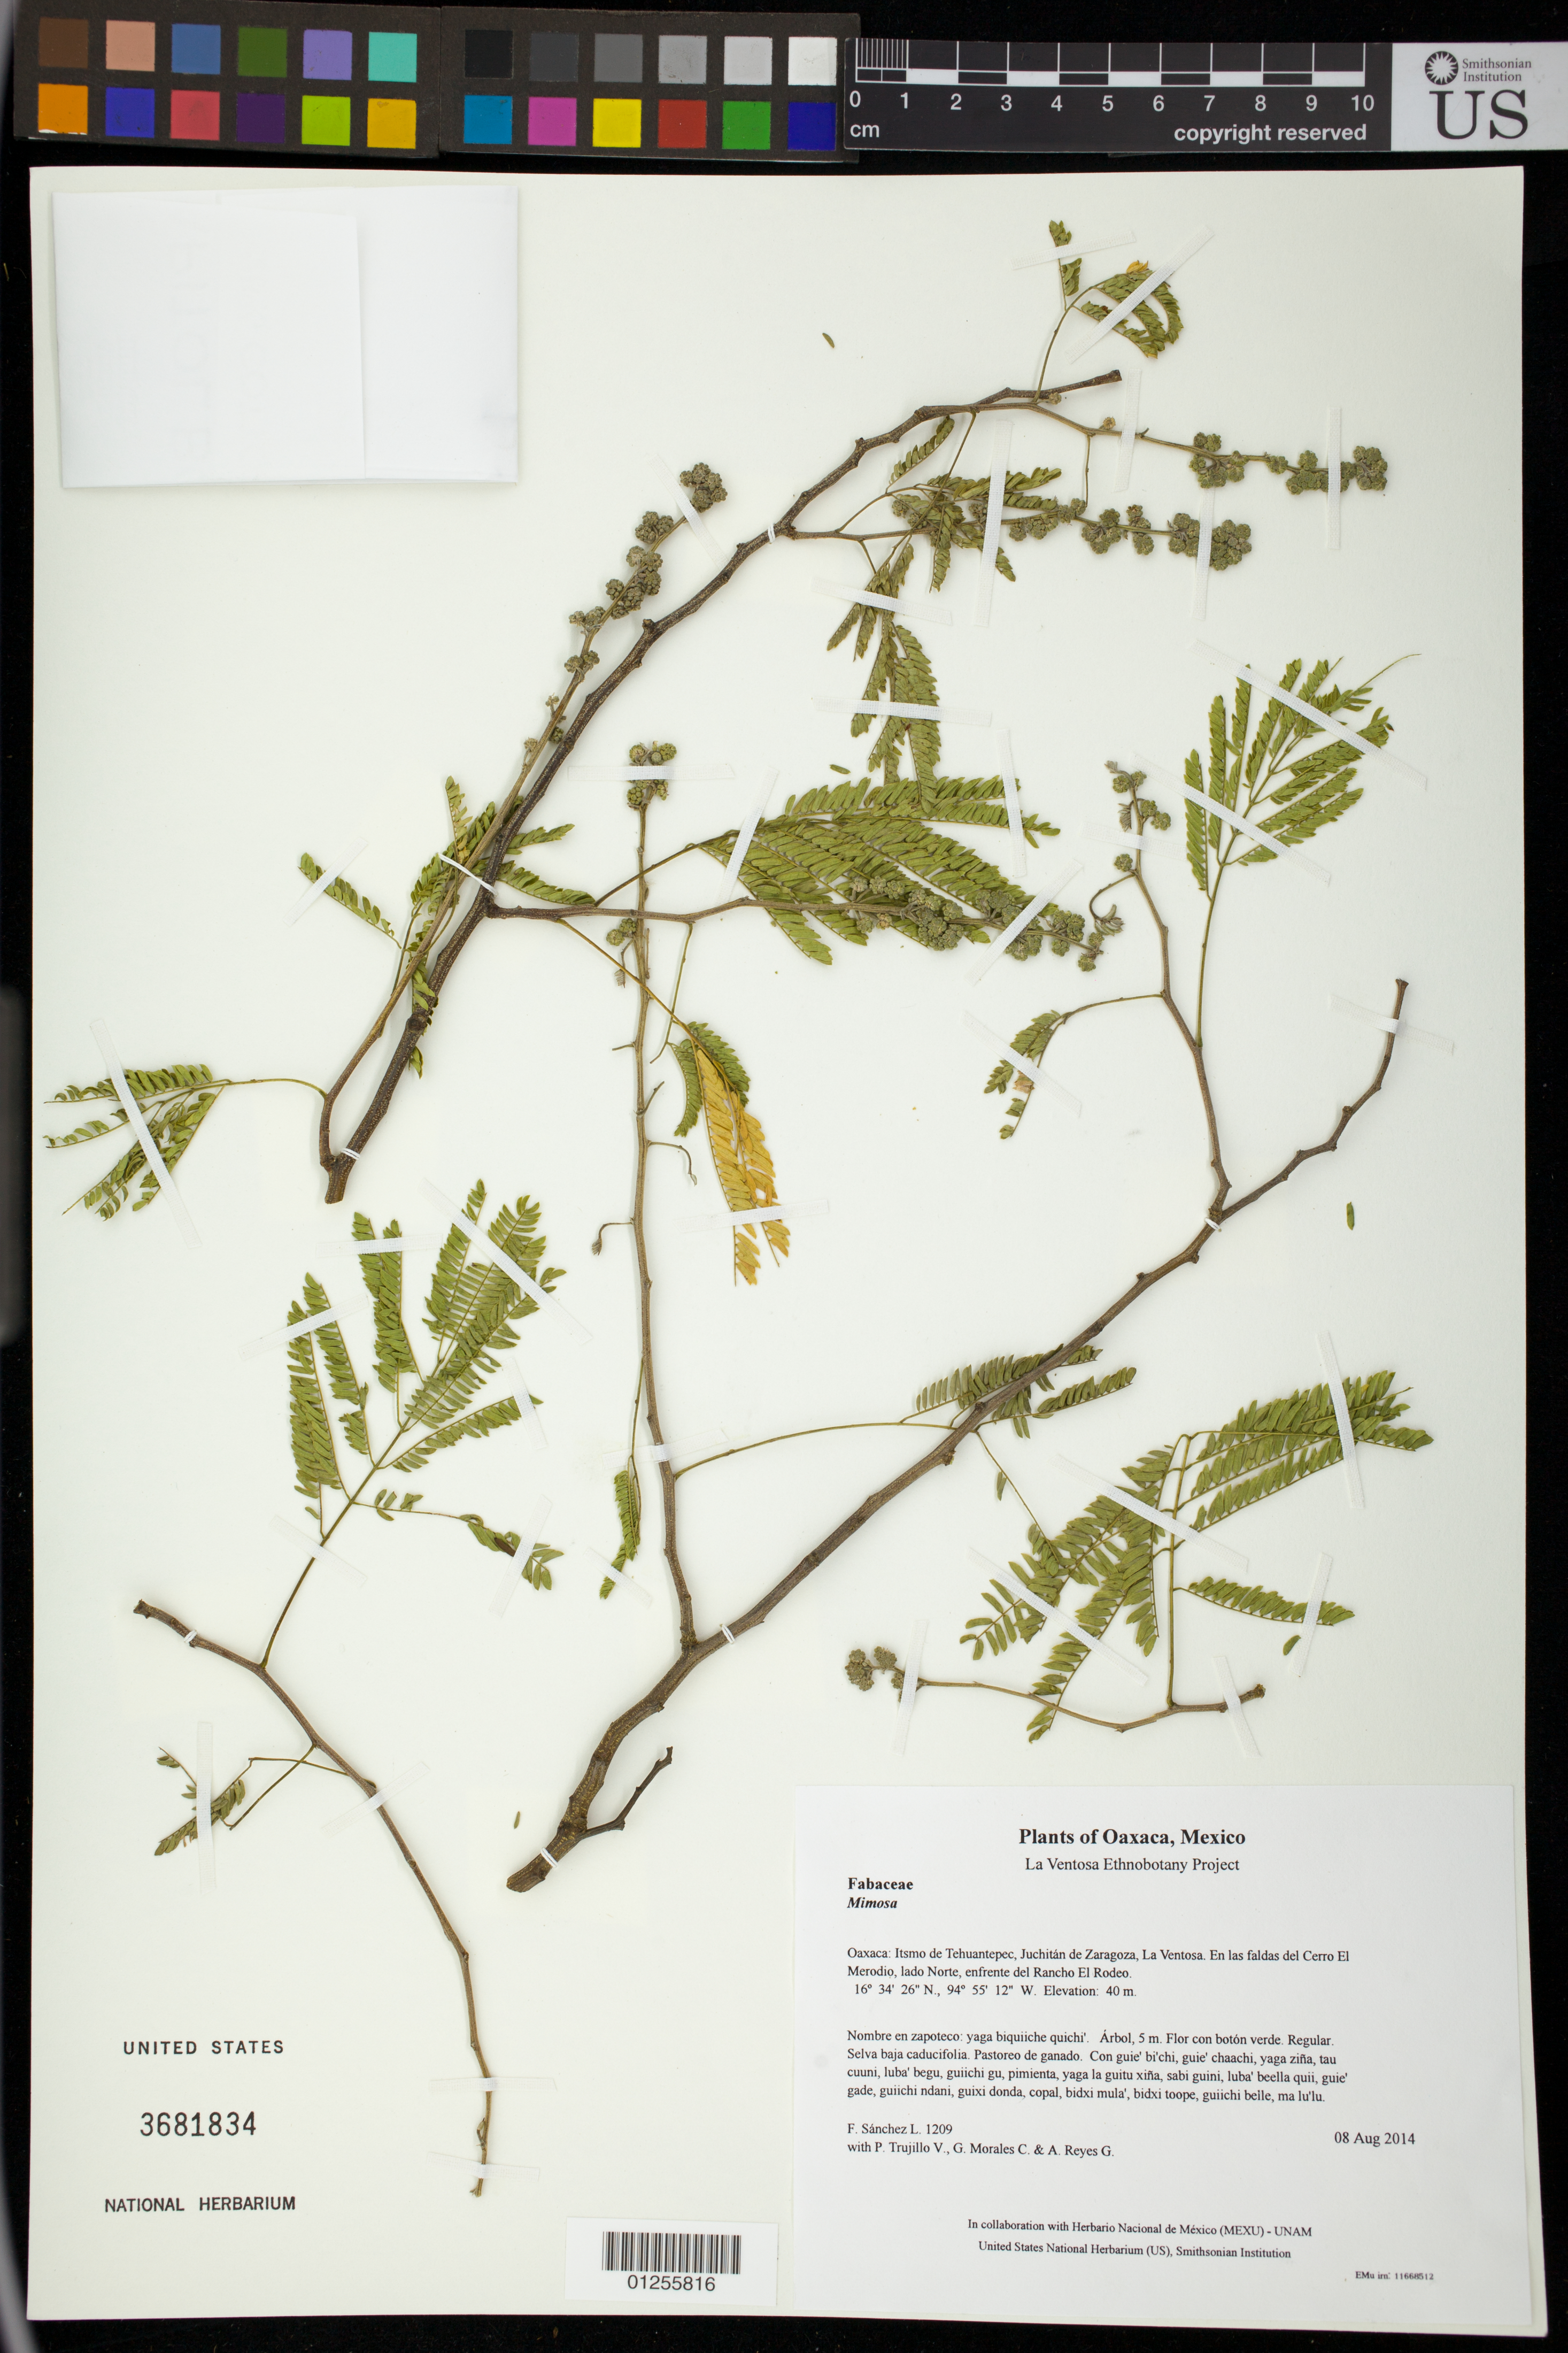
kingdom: Plantae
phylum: Tracheophyta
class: Magnoliopsida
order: Fabales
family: Fabaceae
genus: Havardia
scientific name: Havardia pallens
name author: (Benth.) Britton & Rose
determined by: Rico, L.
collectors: F. Sánchez L., P. Trujillo V., G. Morales C. & A. Reyes G.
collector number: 1209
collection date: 2014-08-08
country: Mexico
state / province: Oaxaca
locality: Itsmo de Tehuantepec, Juchitán de Zaragoza, La Ventosa. En las faldas del Cerro El Merodio, lado Norte, enfrente del Rancho El Rodeo.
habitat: Selva baja caducifolia. Pastoreo de ganado.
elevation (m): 40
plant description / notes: MEXU, US; Yaga. 5 m. Guie' mudu naga'. Nuu.; huamuchil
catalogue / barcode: US 3681834